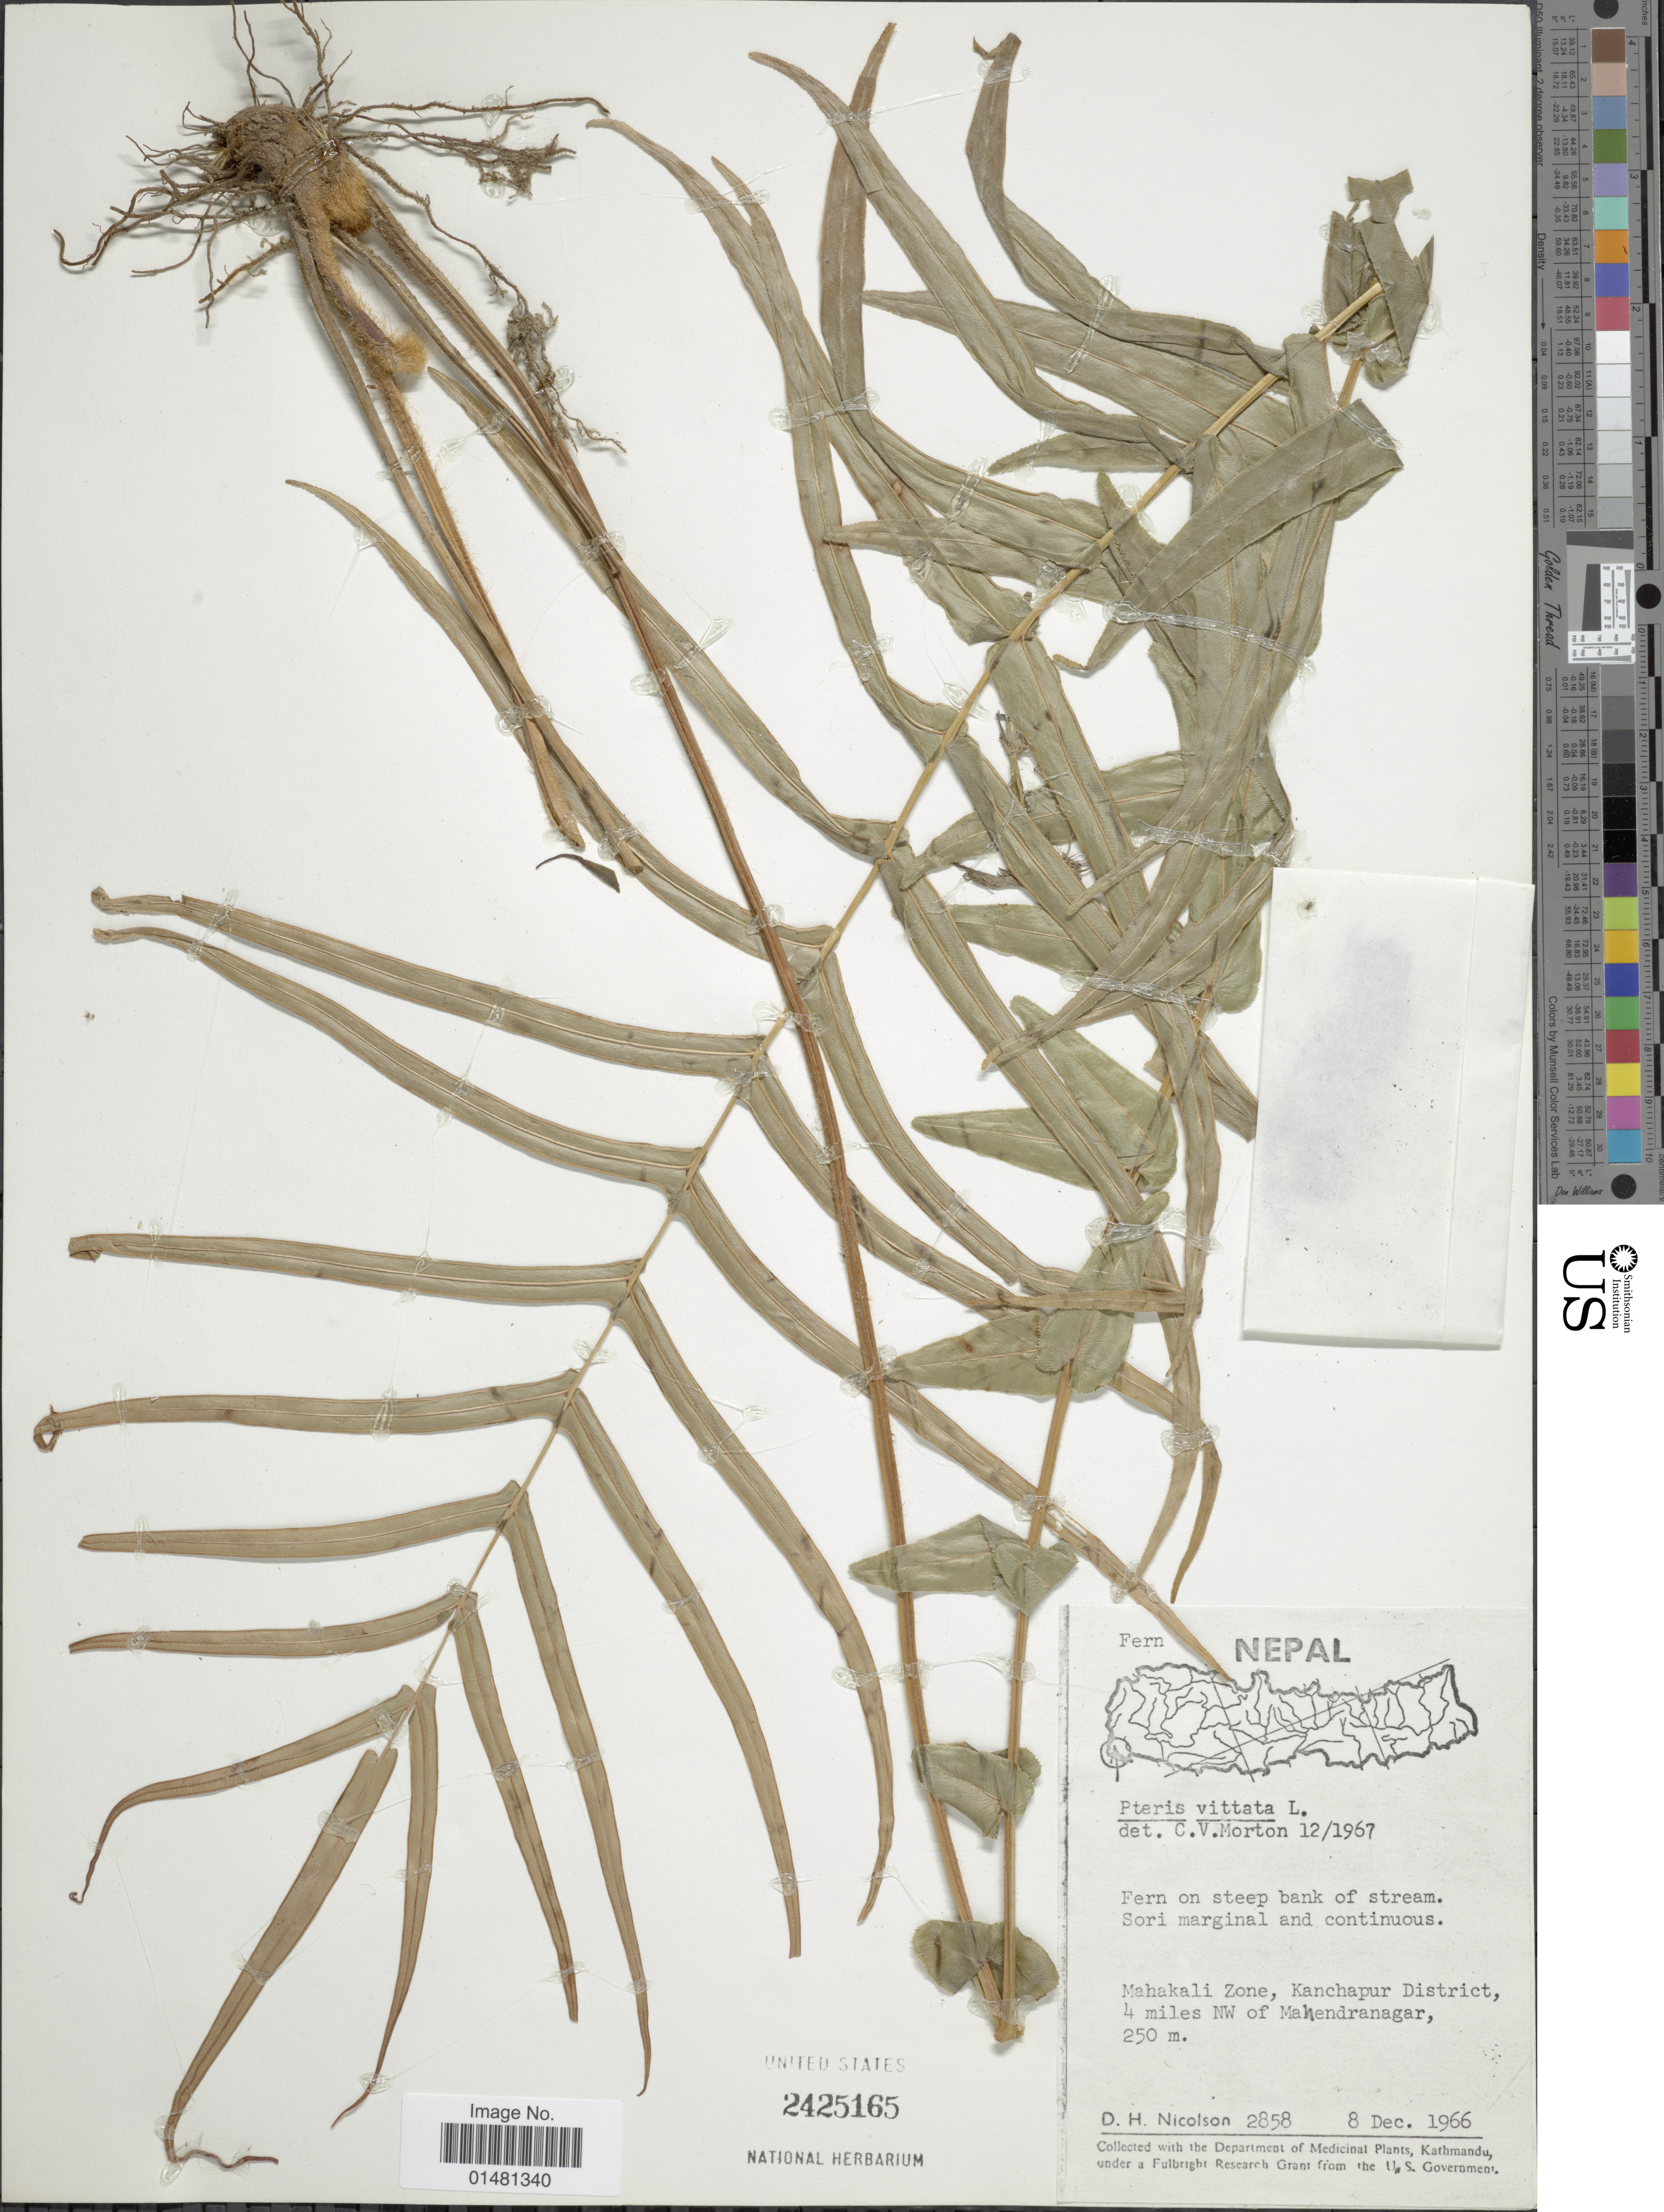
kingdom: Plantae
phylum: Tracheophyta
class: Polypodiopsida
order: Polypodiales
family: Pteridaceae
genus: Pteris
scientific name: Pteris vittata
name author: L.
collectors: D. H. Nicolson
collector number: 2858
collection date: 1966-12-08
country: Nepal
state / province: Mahakali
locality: Mahakali Zone, Kanchapur District, 4 miles NW of Mahendranagar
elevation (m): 250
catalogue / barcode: US 2425165